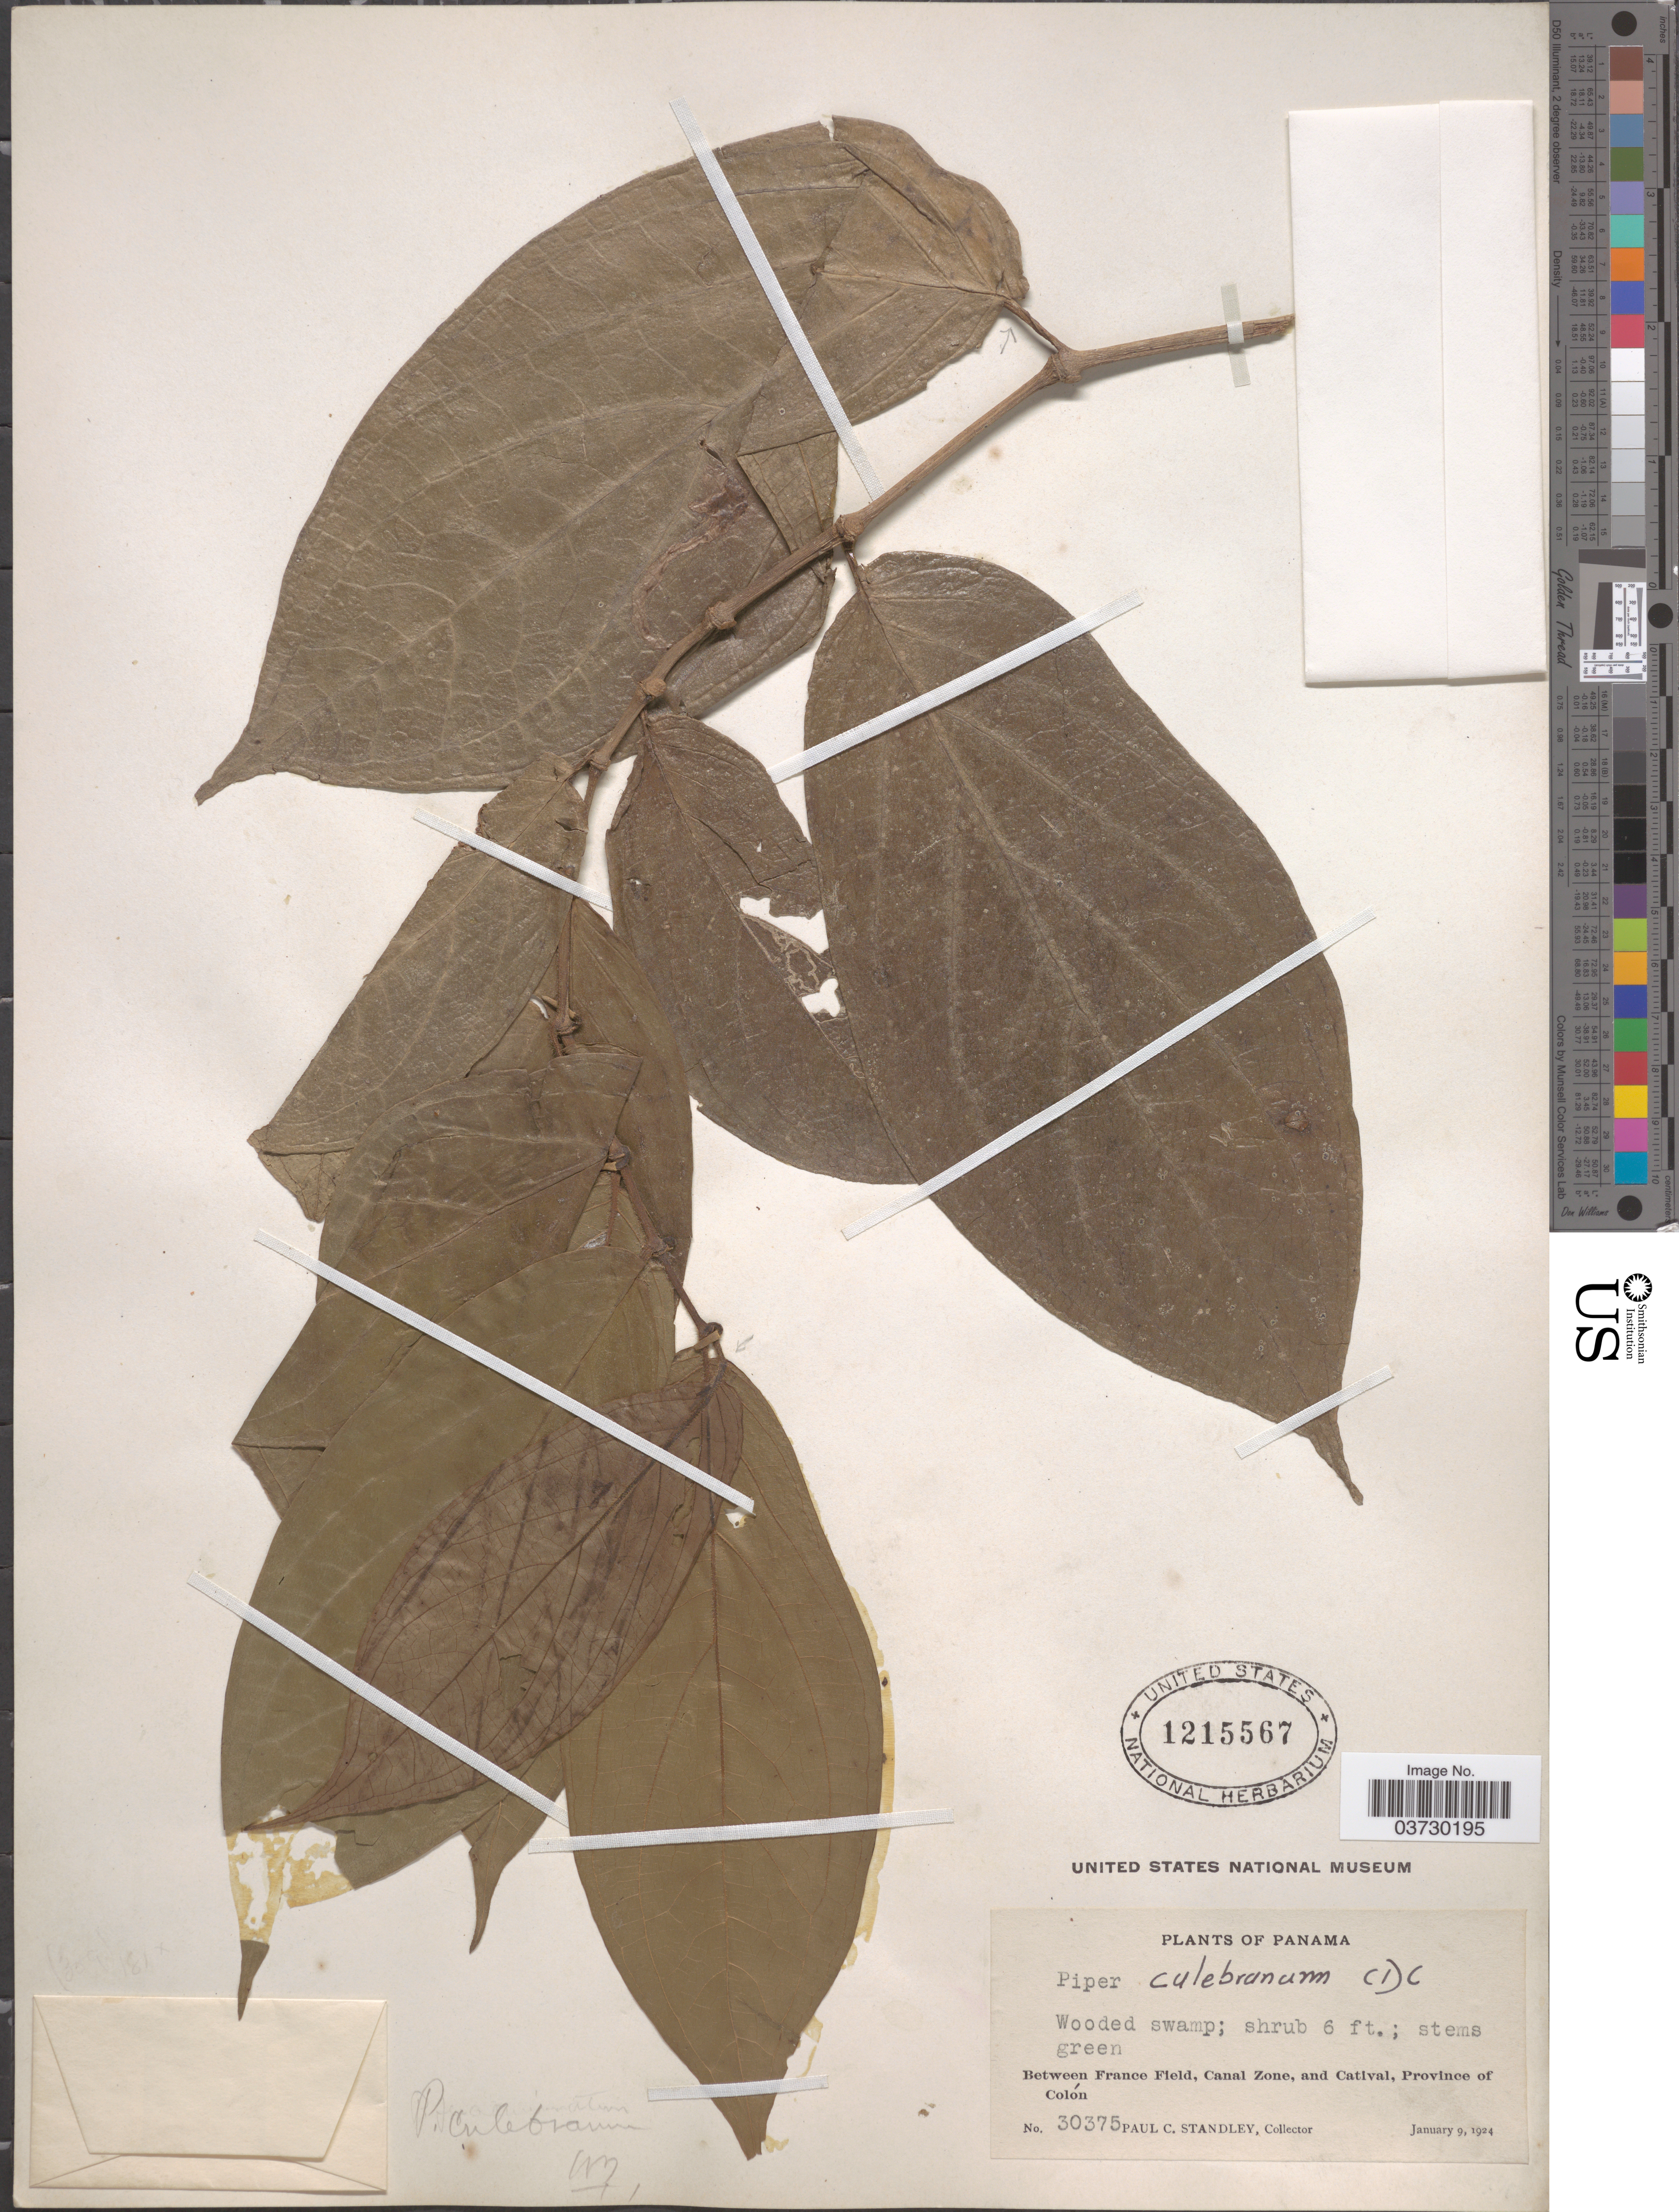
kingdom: Plantae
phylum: Tracheophyta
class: Magnoliopsida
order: Piperales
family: Piperaceae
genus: Piper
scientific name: Piper culebranum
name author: C. DC.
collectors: P. C. Standley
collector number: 30375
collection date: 1924-01-09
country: Panama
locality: Between France Field, Canal Zone, and Catival, Province of Colón.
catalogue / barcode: US 1215567